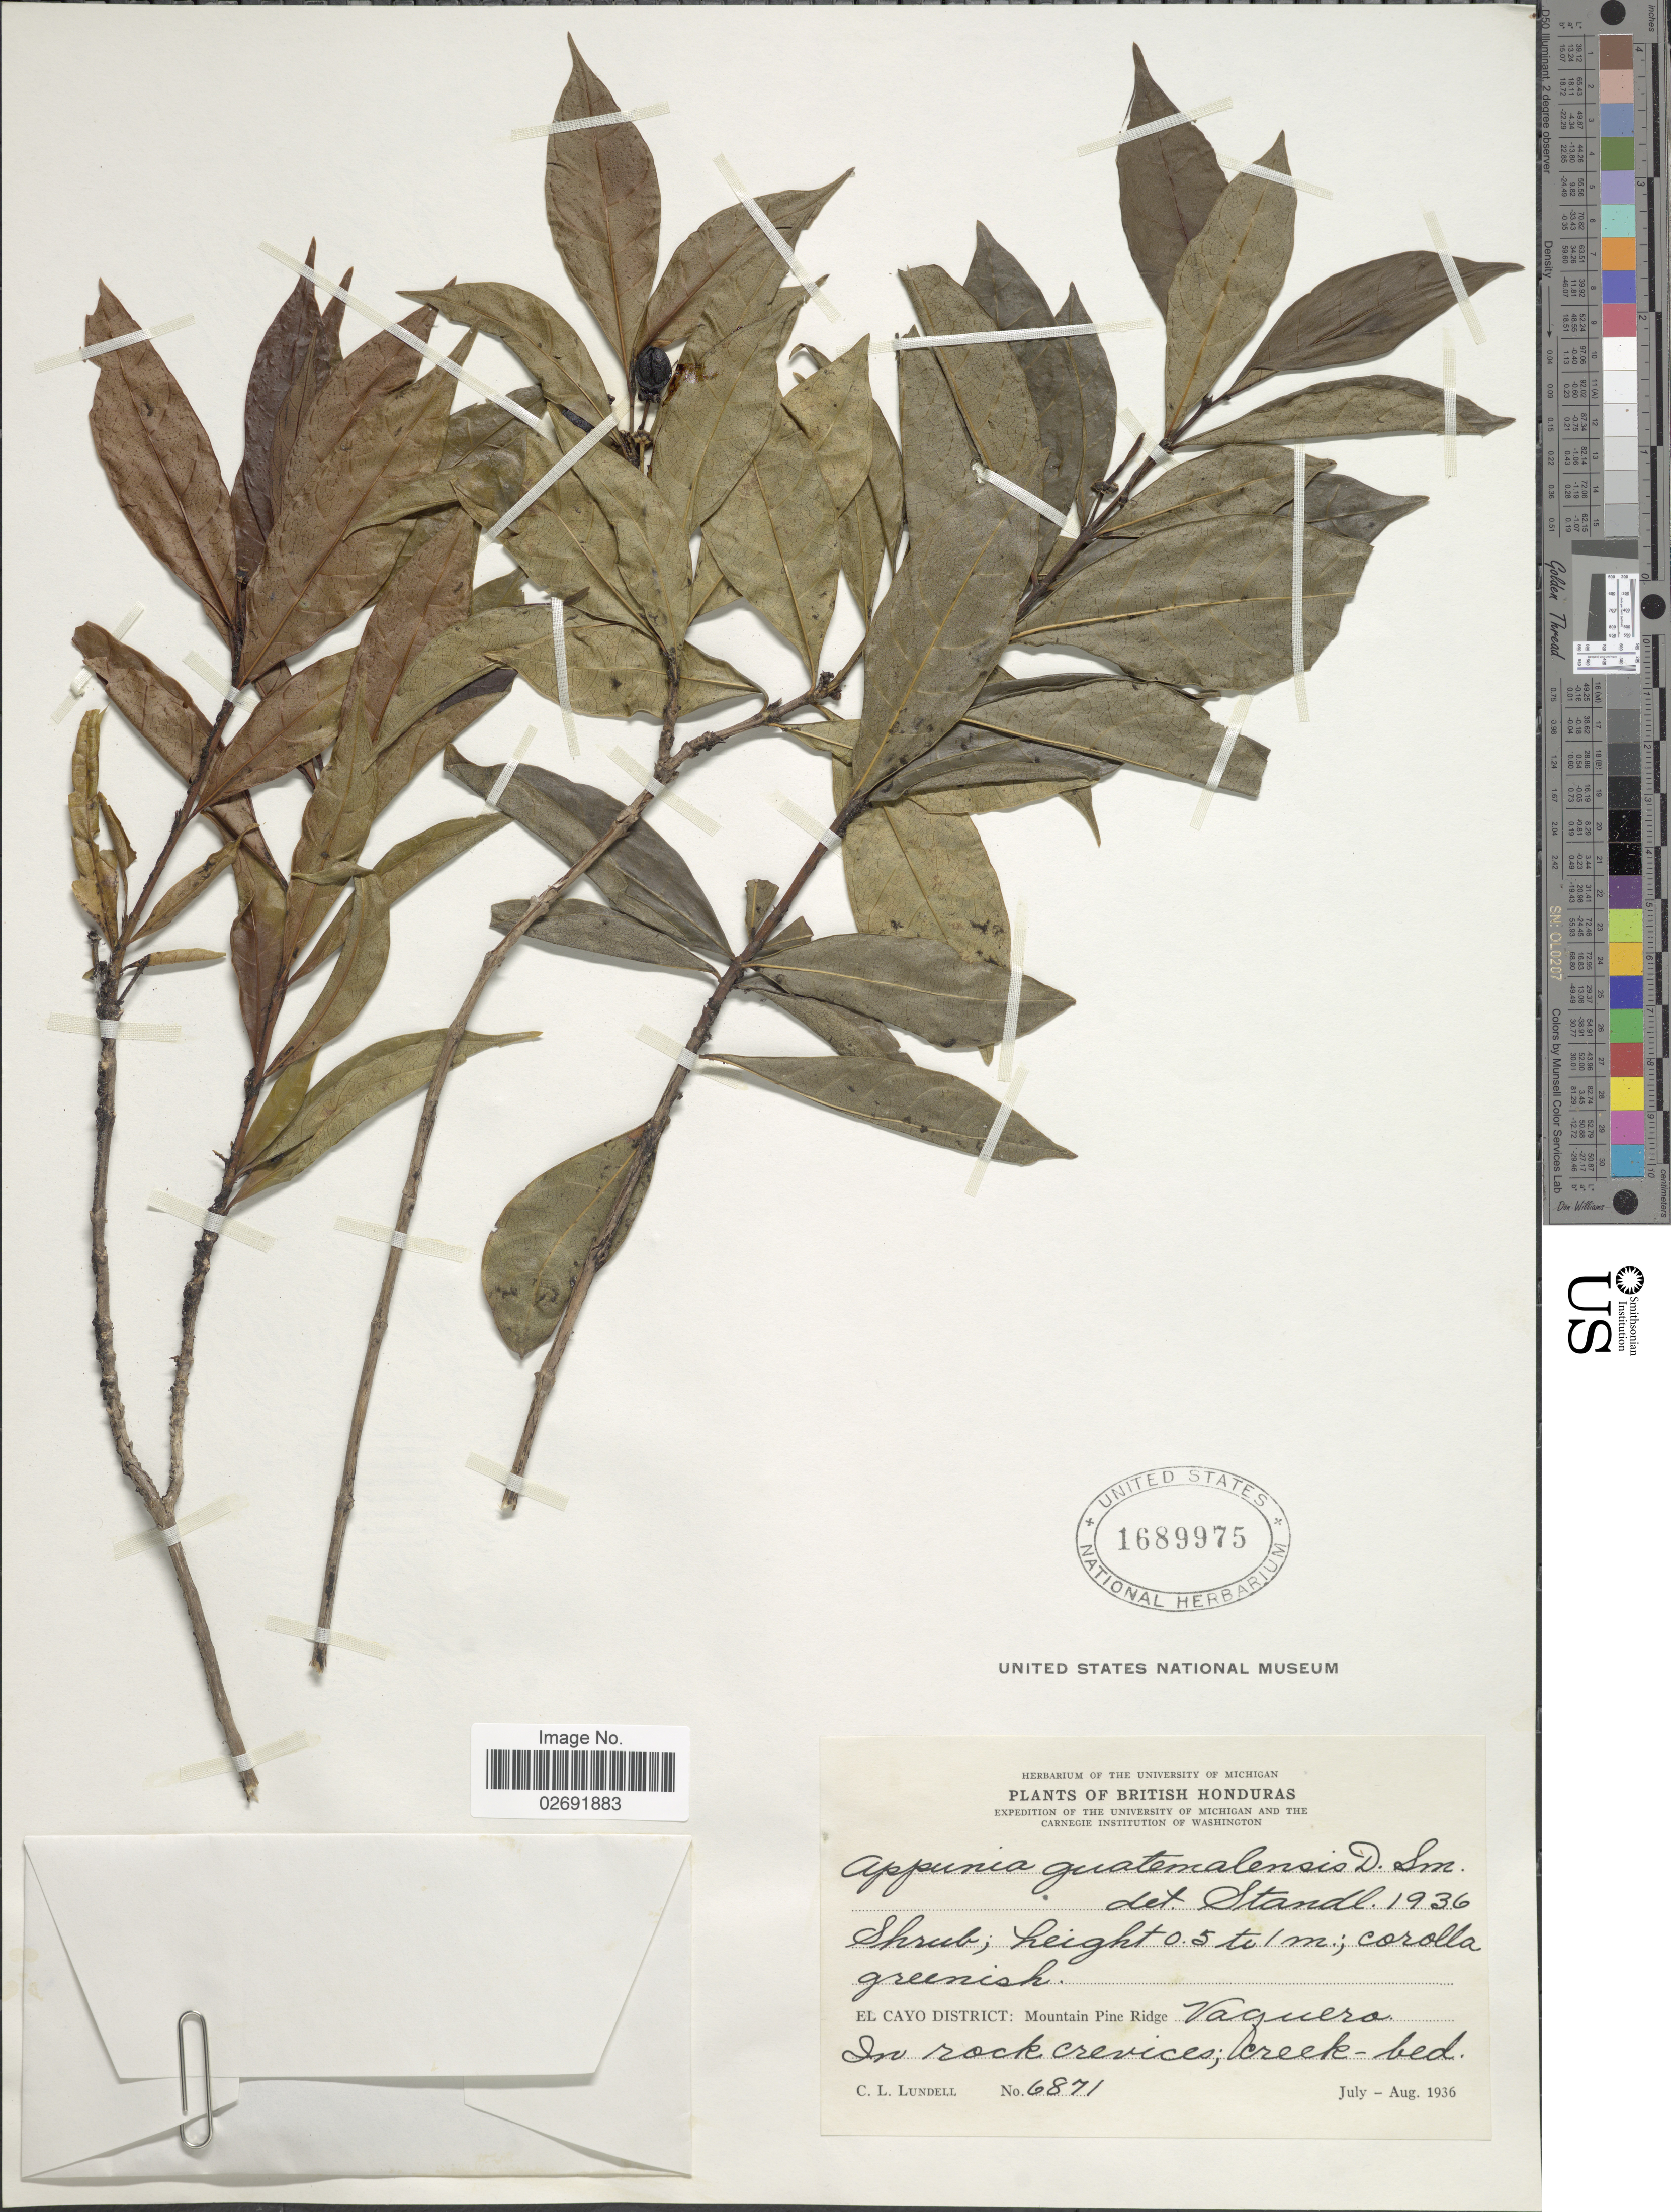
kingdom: Plantae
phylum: Tracheophyta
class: Magnoliopsida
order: Gentianales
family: Rubiaceae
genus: Appunia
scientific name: Appunia guatemalensis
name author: Donn. Sm.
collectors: C. L. Lundell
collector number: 6871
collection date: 1936-07/1936-08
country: Belize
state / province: Cayo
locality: British Honduras, El Cayo District: Mountain Pine Ridge Vaquero. In rock crevices; creek-bed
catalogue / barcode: US 1689975